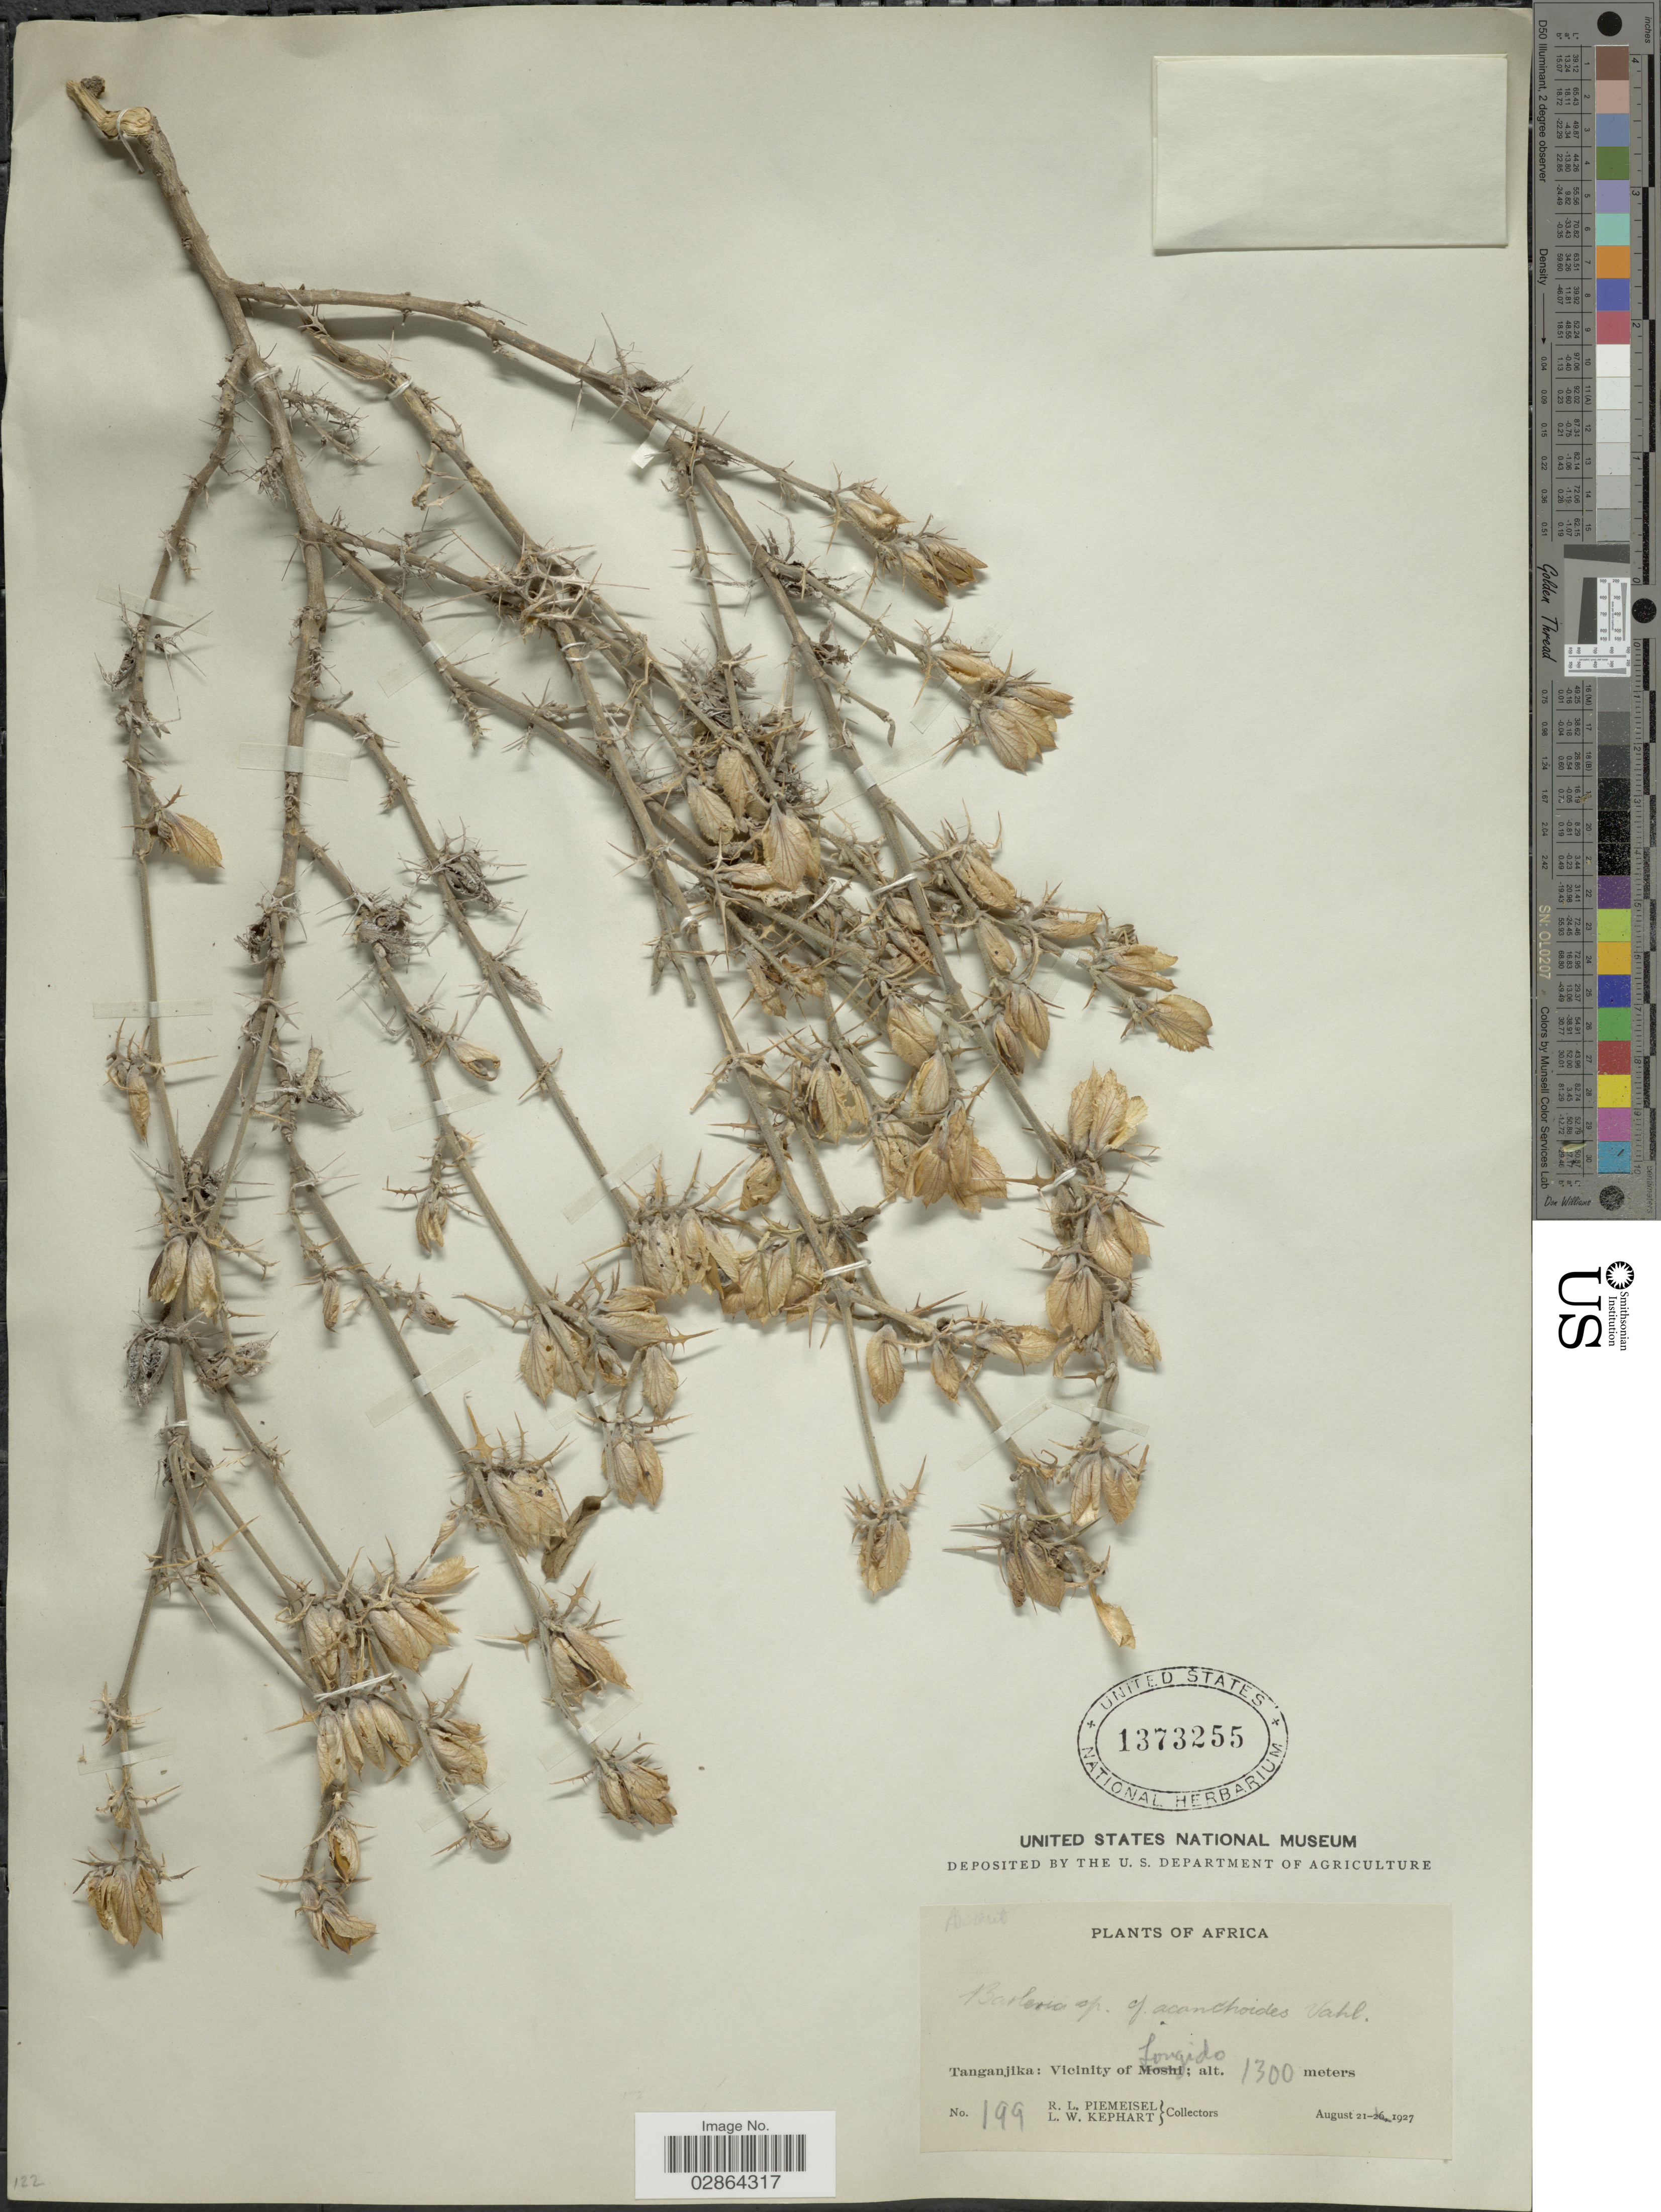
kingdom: Plantae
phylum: Tracheophyta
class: Magnoliopsida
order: Lamiales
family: Acanthaceae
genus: Barleria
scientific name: Barleria acanthoides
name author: Vahl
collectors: R. L. Piemeisel & L. W. Kephart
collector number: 199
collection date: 1927-08-21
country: Tanzania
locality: Tanganjika: Vicinity of Longido.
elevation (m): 1300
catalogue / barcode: US 1373255